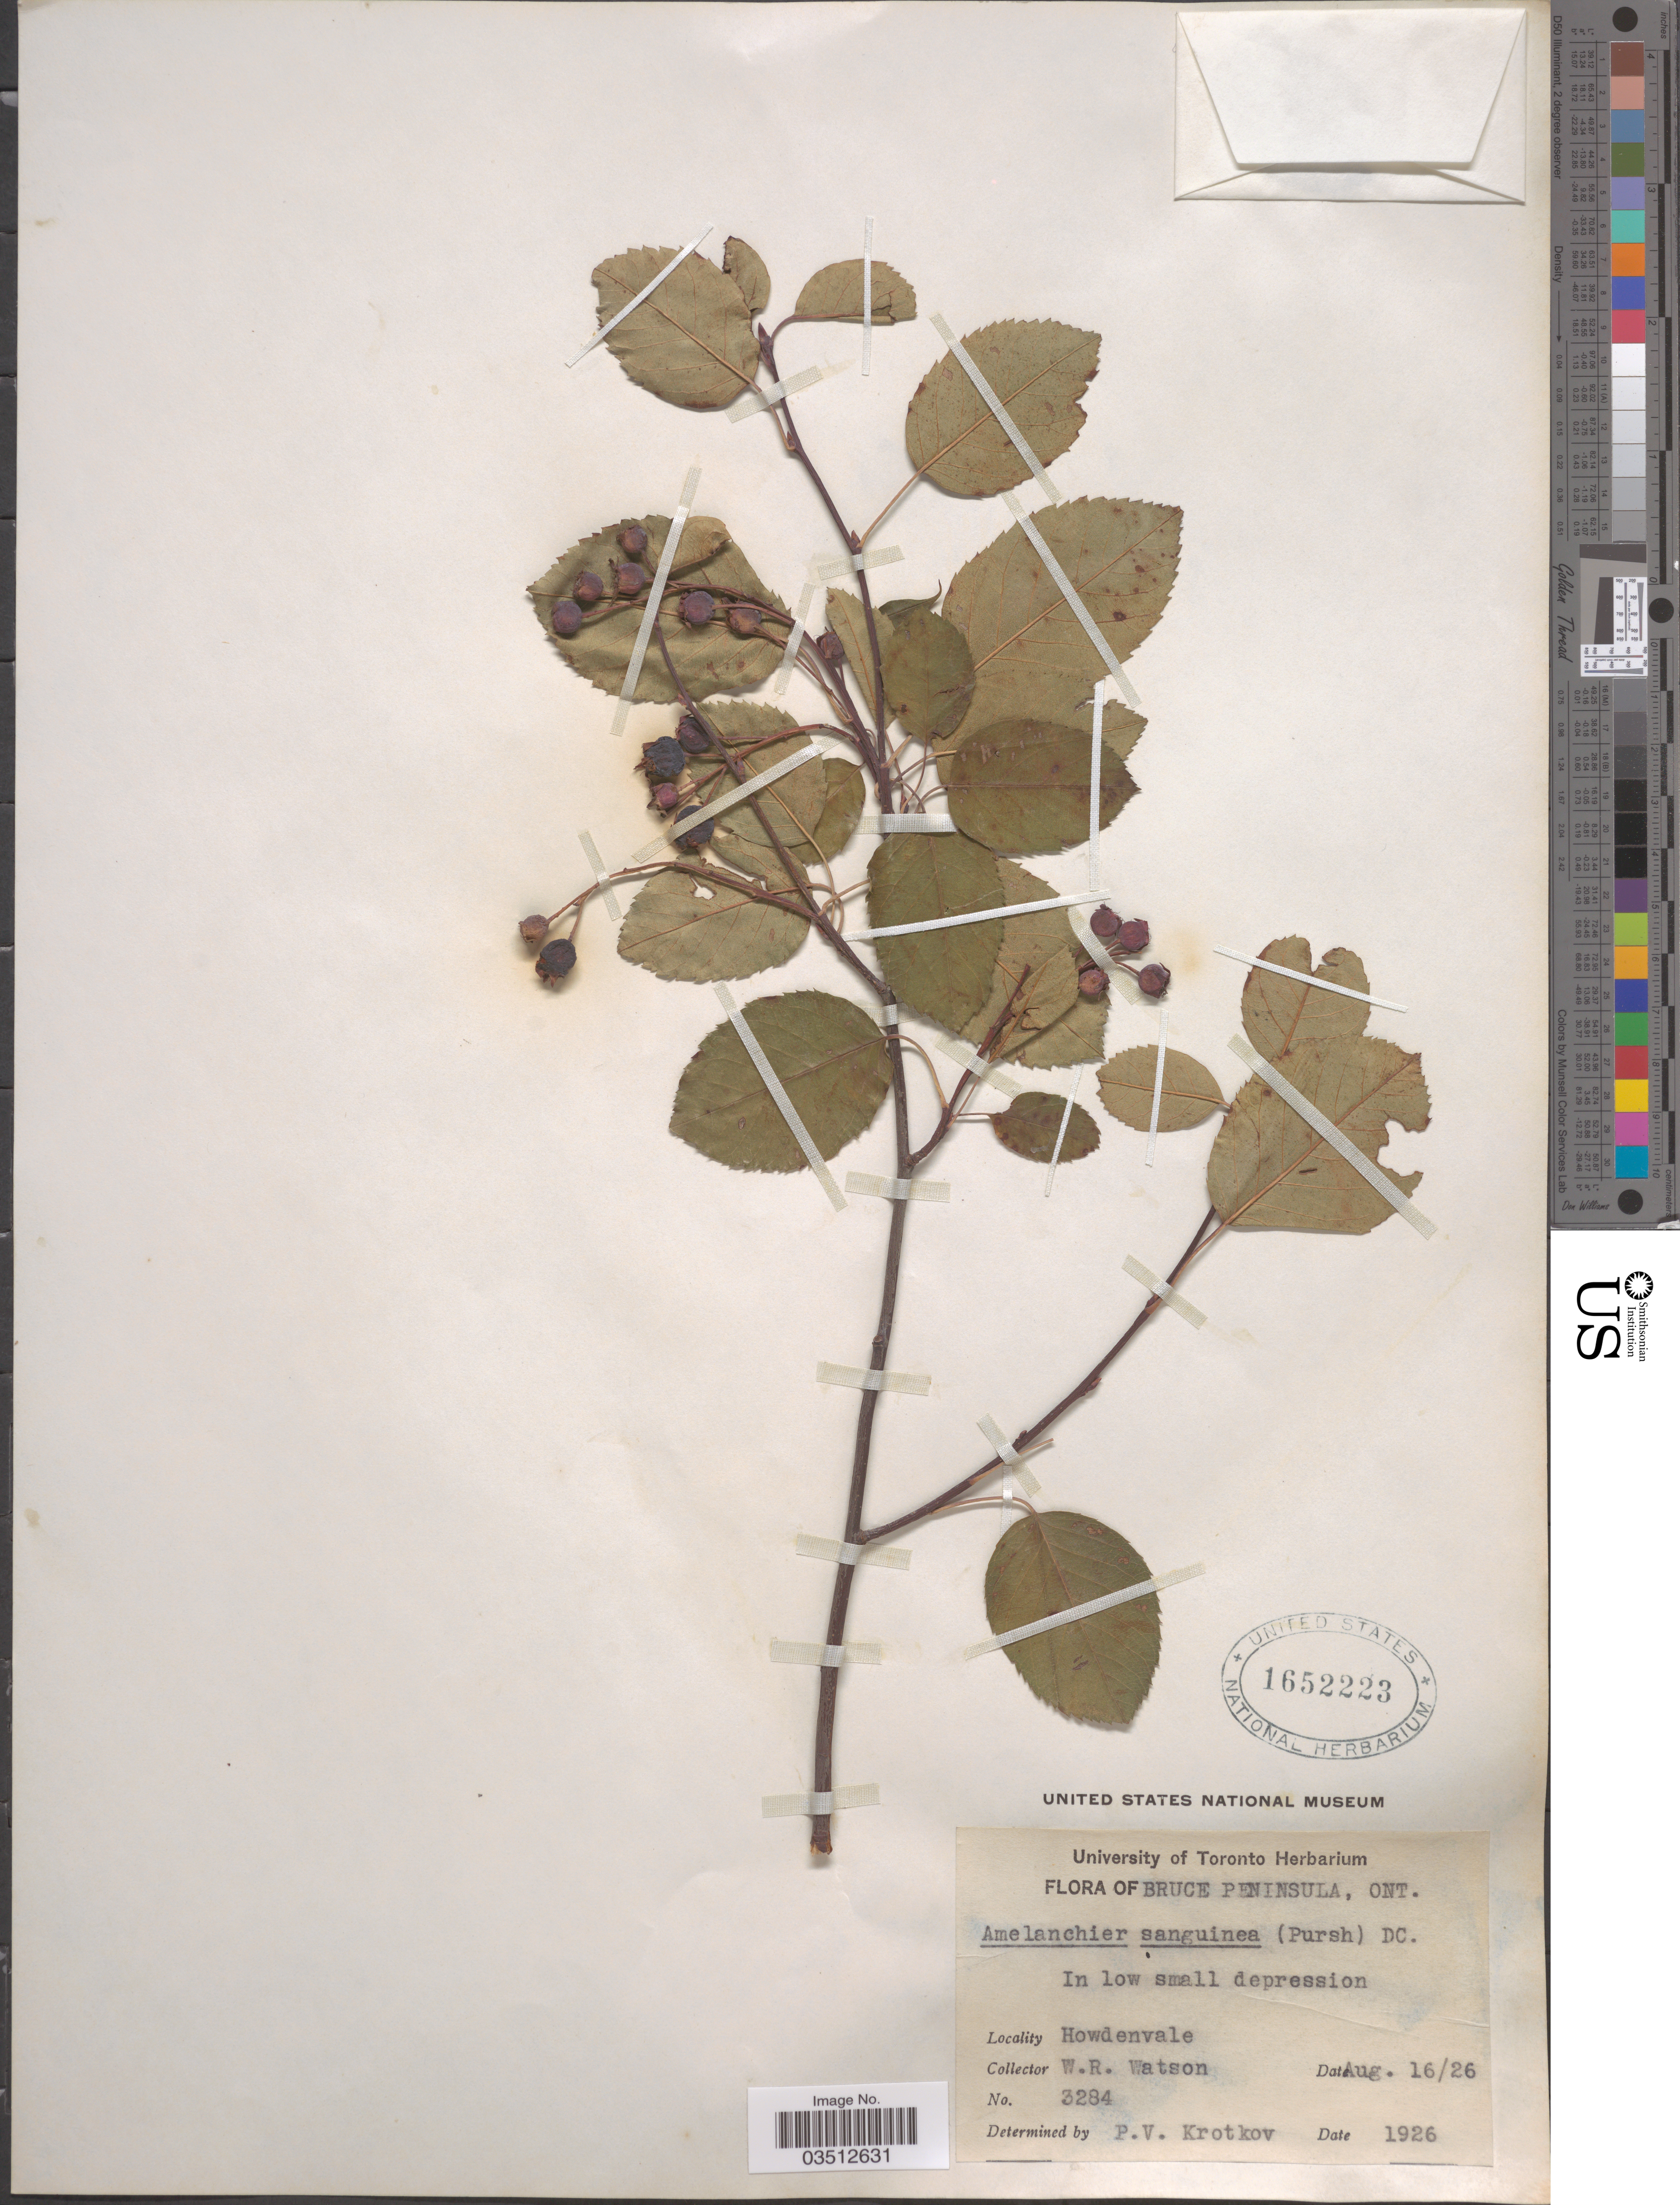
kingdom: Plantae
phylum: Tracheophyta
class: Magnoliopsida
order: Rosales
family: Rosaceae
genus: Amelanchier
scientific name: Amelanchier sanguinea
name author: (Pursh) DC.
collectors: W. R. Watson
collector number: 3284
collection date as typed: Transcribed d/m/y: 16/8/26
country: Canada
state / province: Ontario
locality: Bruce Peninsula. Howdenvale.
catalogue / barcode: US 1652223